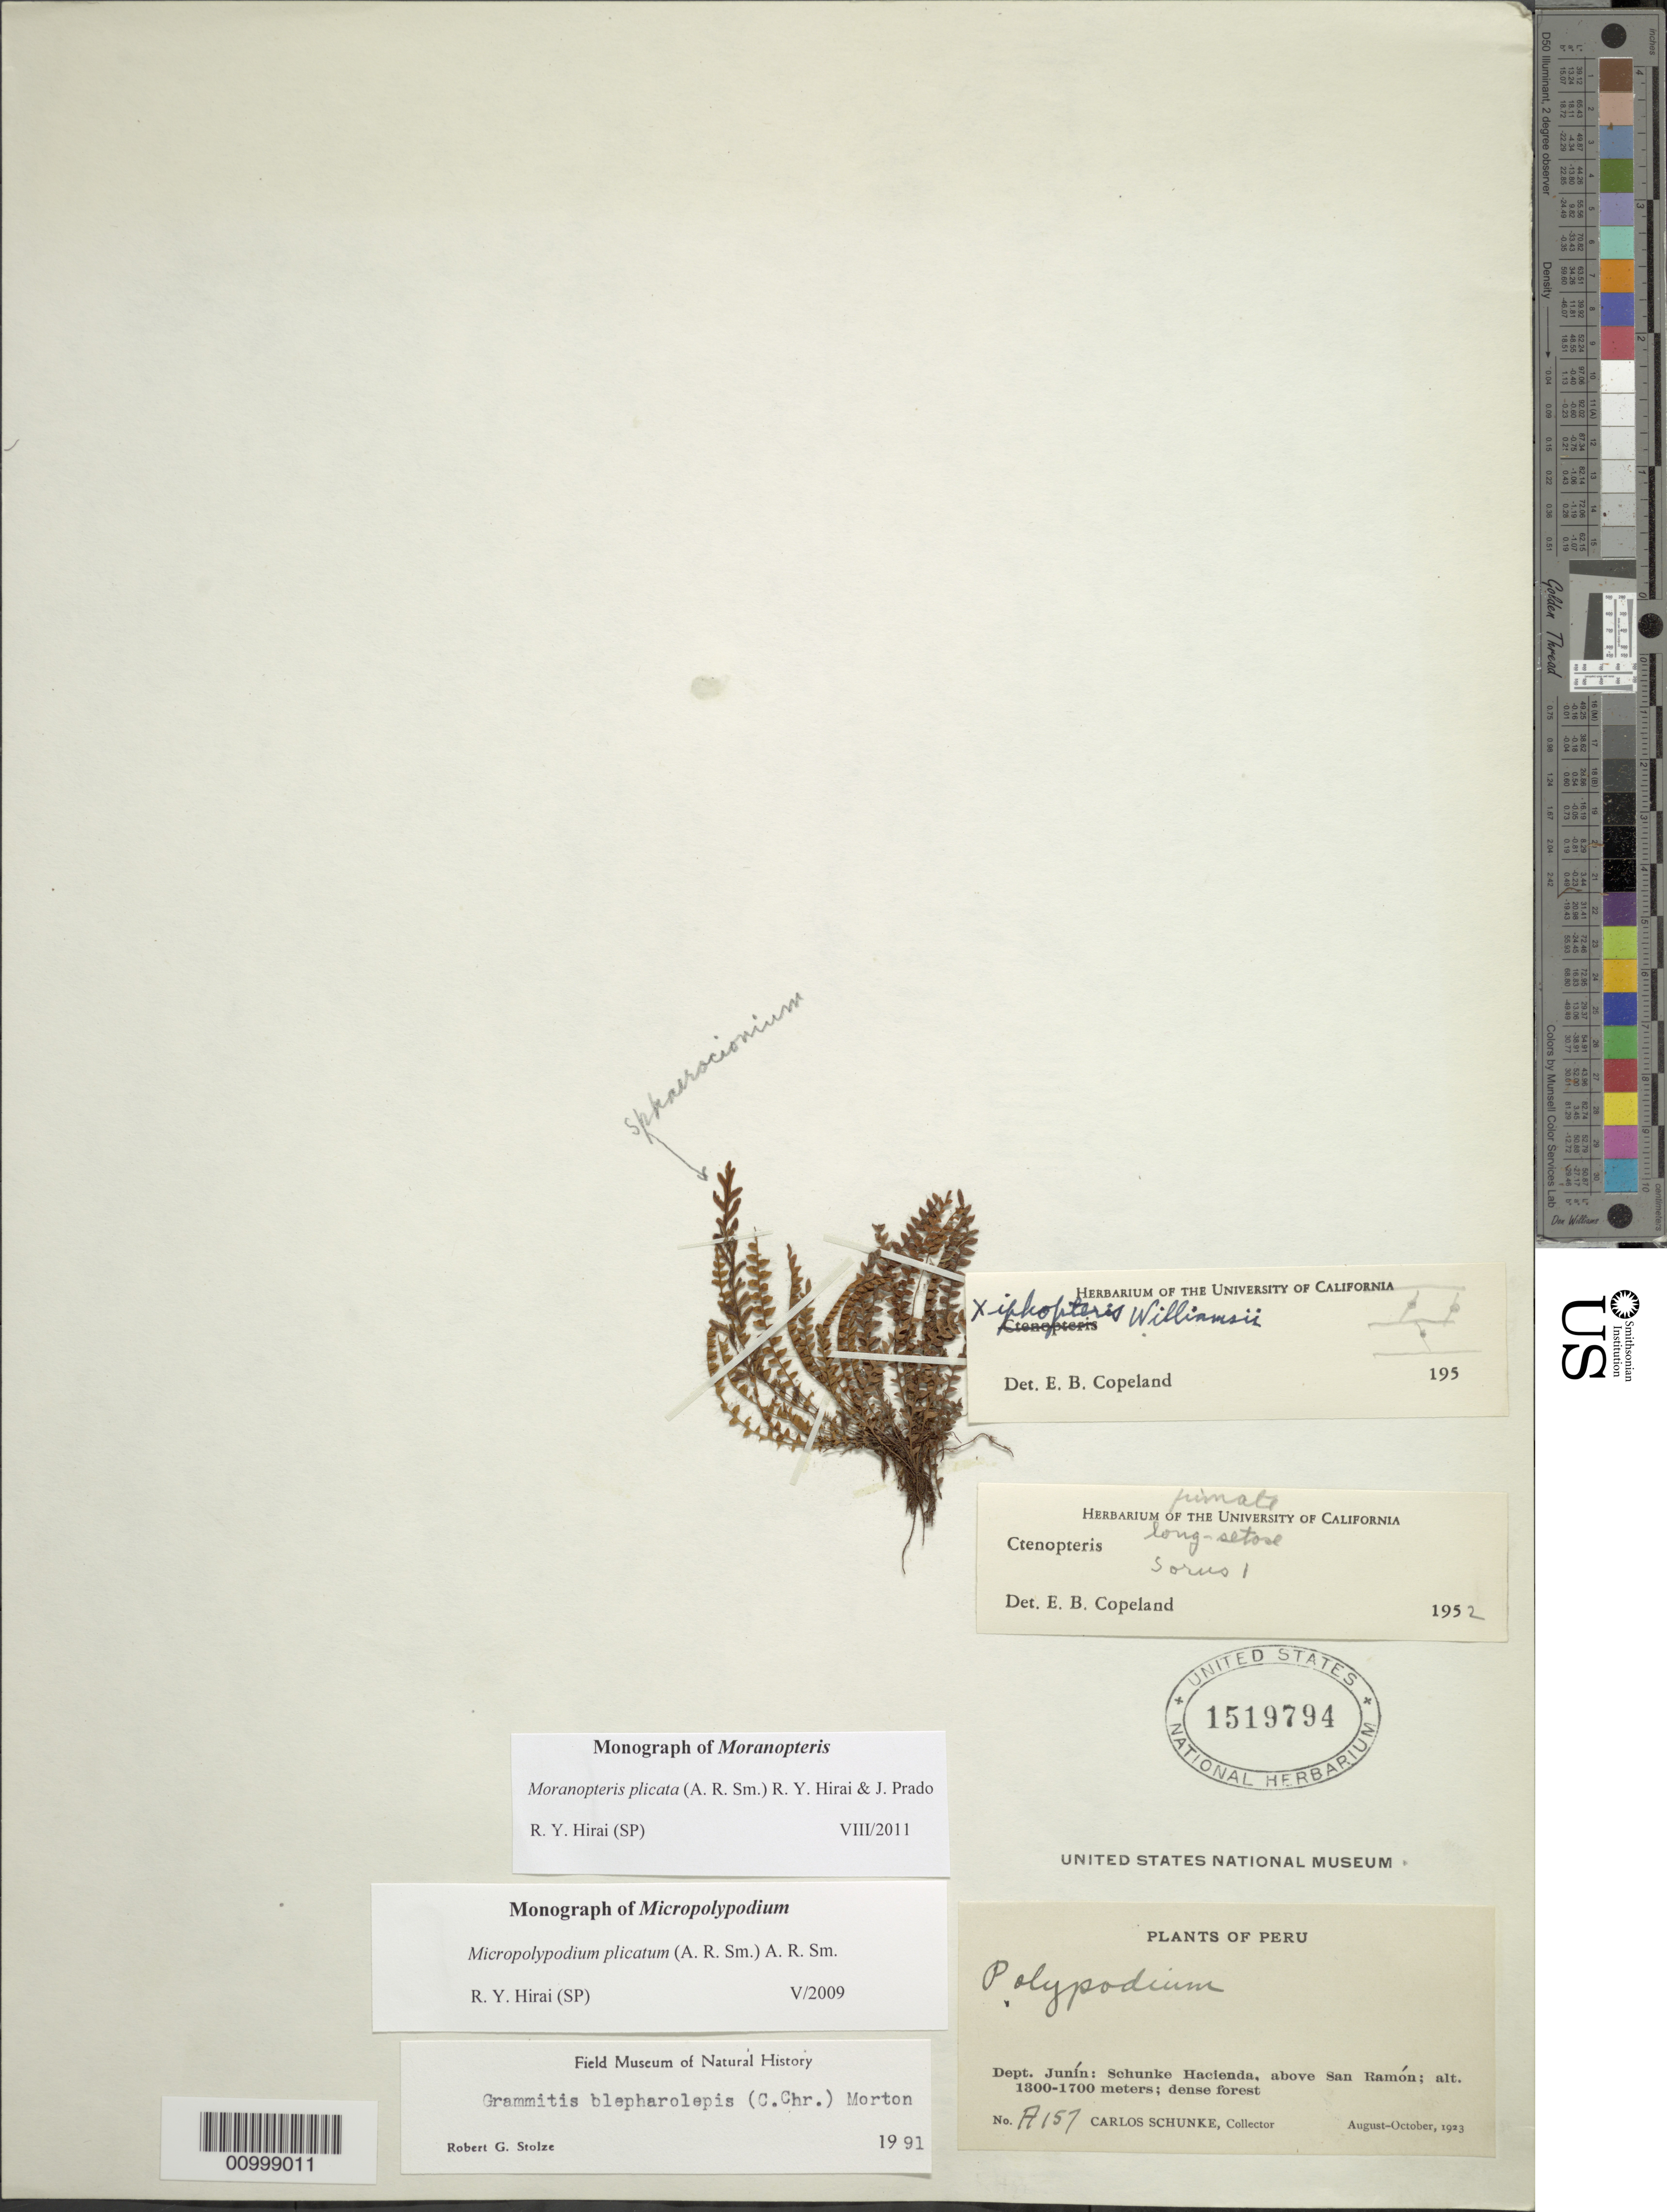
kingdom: Plantae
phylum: Tracheophyta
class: Polypodiopsida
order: Polypodiales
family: Polypodiaceae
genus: Moranopteris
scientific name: Moranopteris plicata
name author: (A.R. Sm.) R. Y. Hirai & J. Prado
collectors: C. Schunke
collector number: A157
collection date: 1923-08/1923-10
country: Peru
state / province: Junín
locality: Schunke Hacienda, above San Ramon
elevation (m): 1300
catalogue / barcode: US 1519794